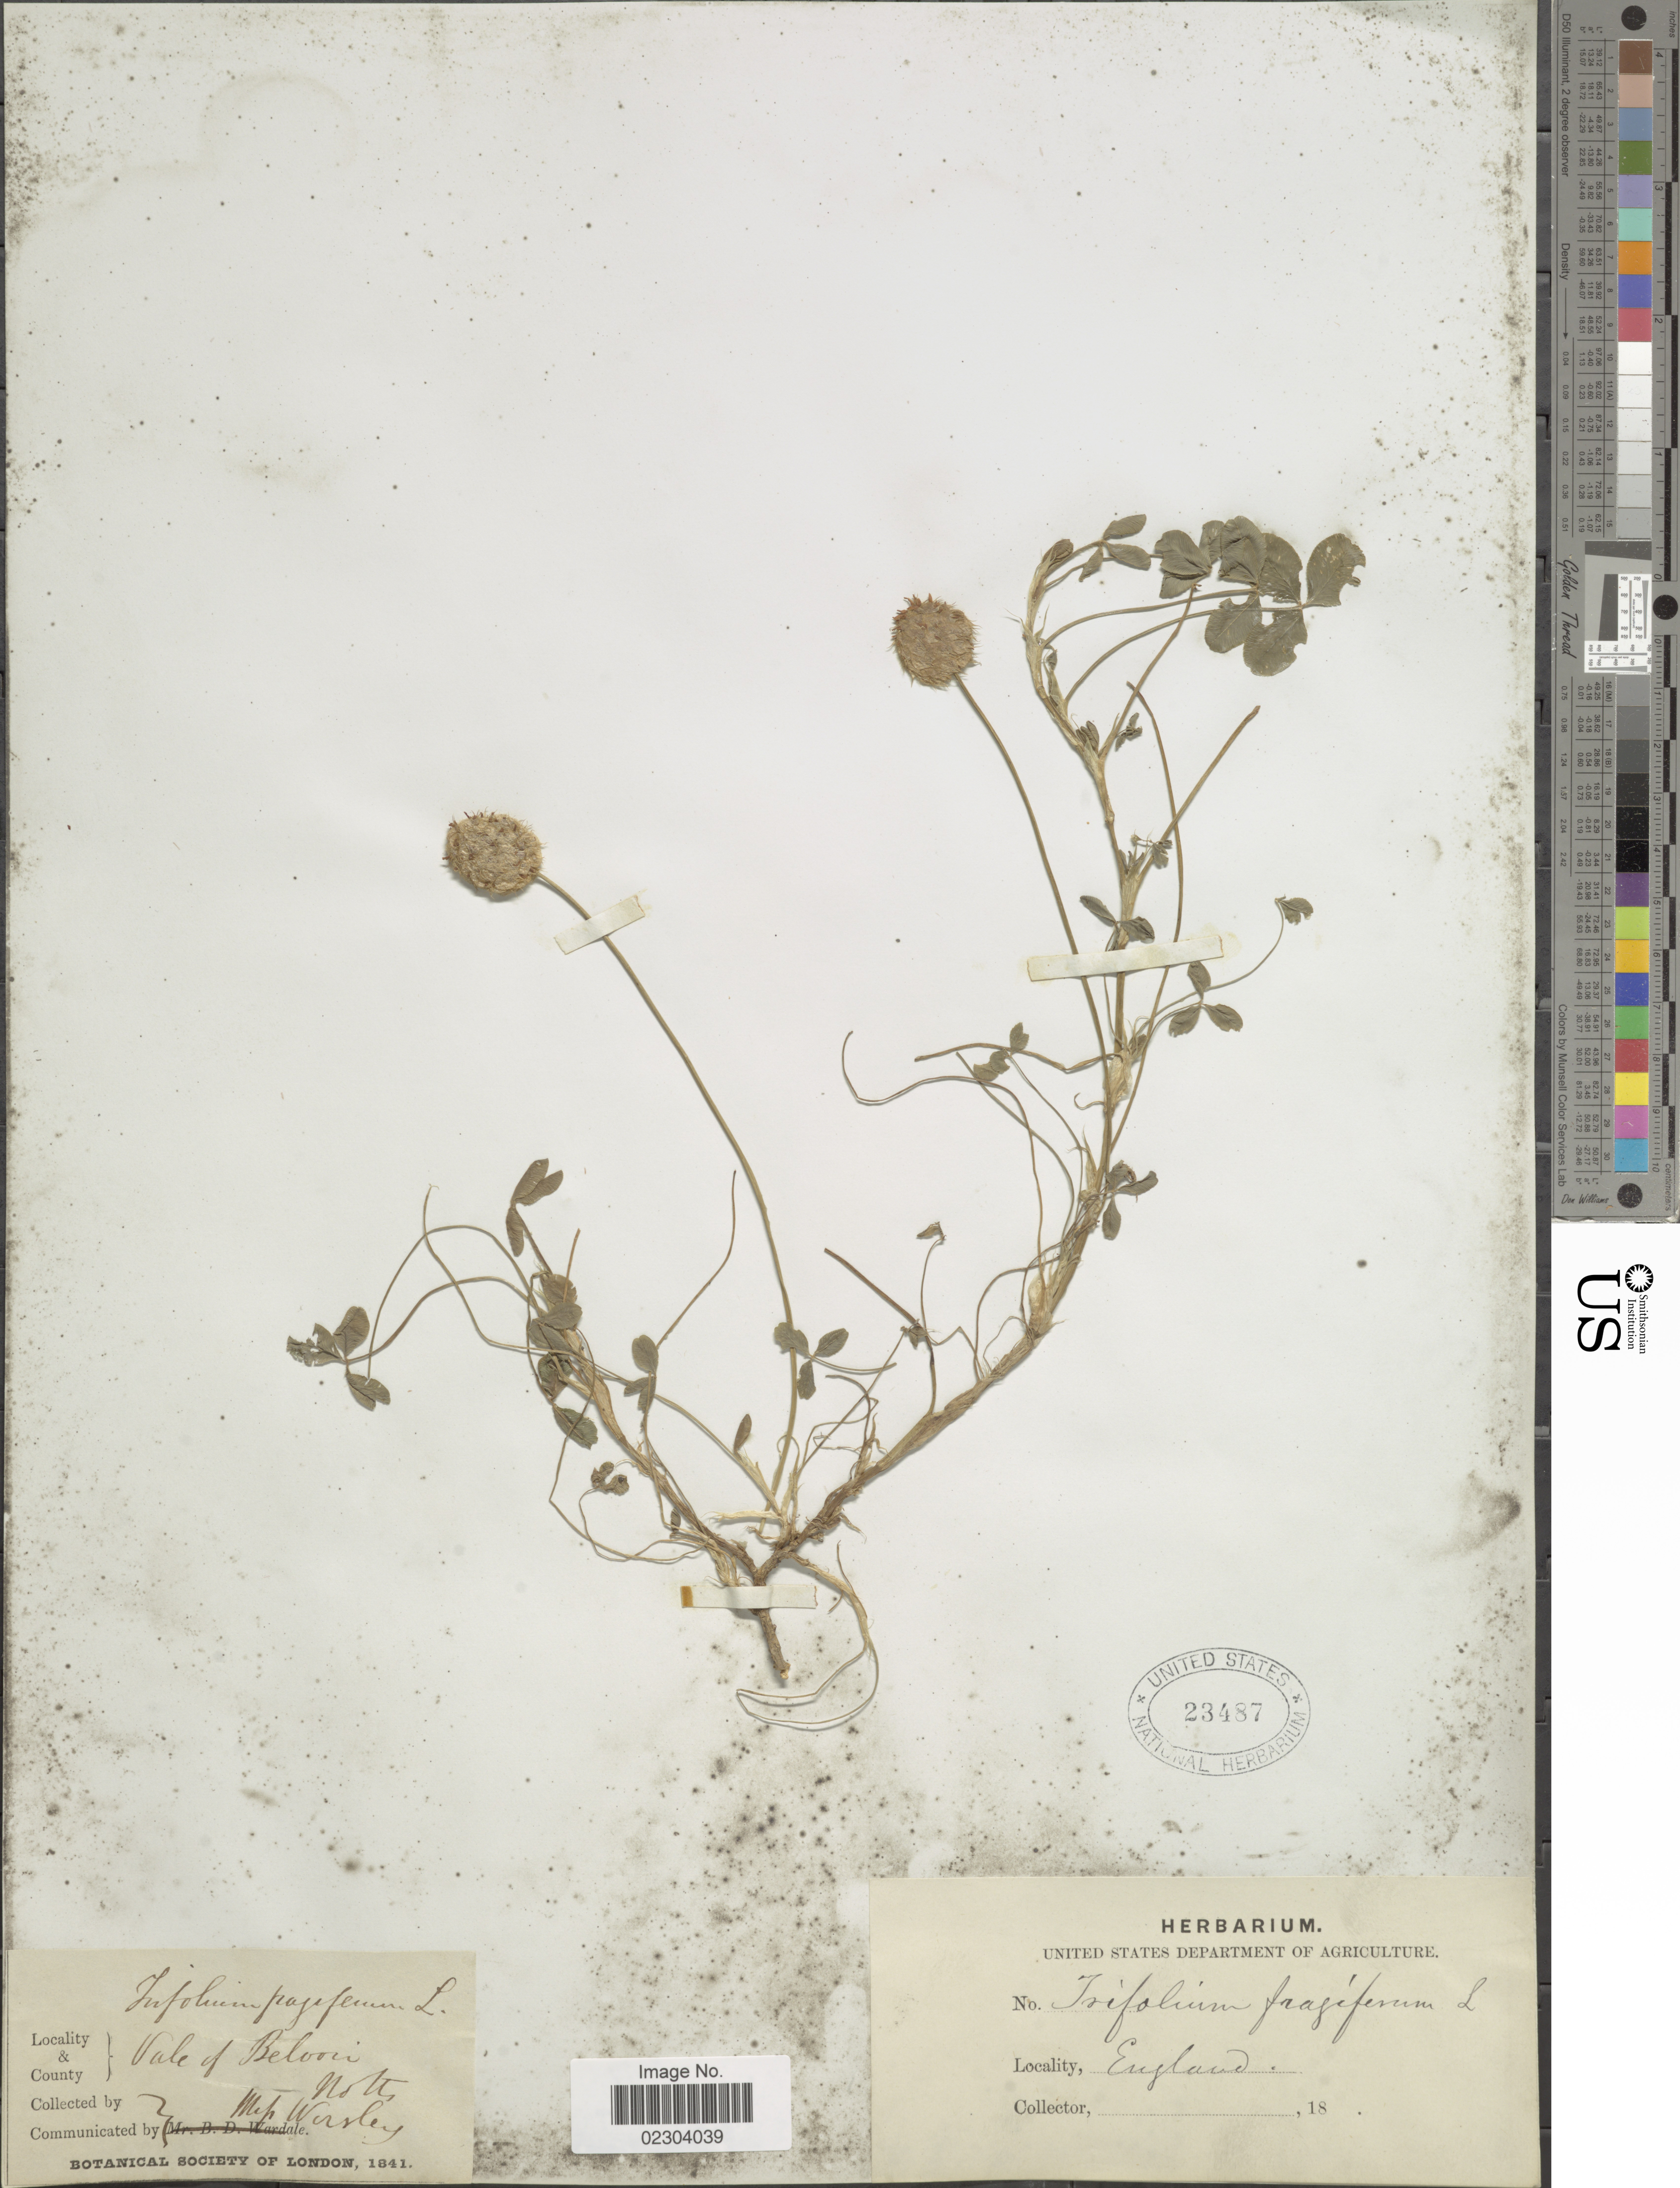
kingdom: Plantae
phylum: Tracheophyta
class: Magnoliopsida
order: Fabales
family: Fabaceae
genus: Trifolium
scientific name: Trifolium fragiferum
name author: L.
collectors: M. Wersley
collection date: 1841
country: United Kingdom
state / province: England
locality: Vale of Belvoir North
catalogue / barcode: US 23487